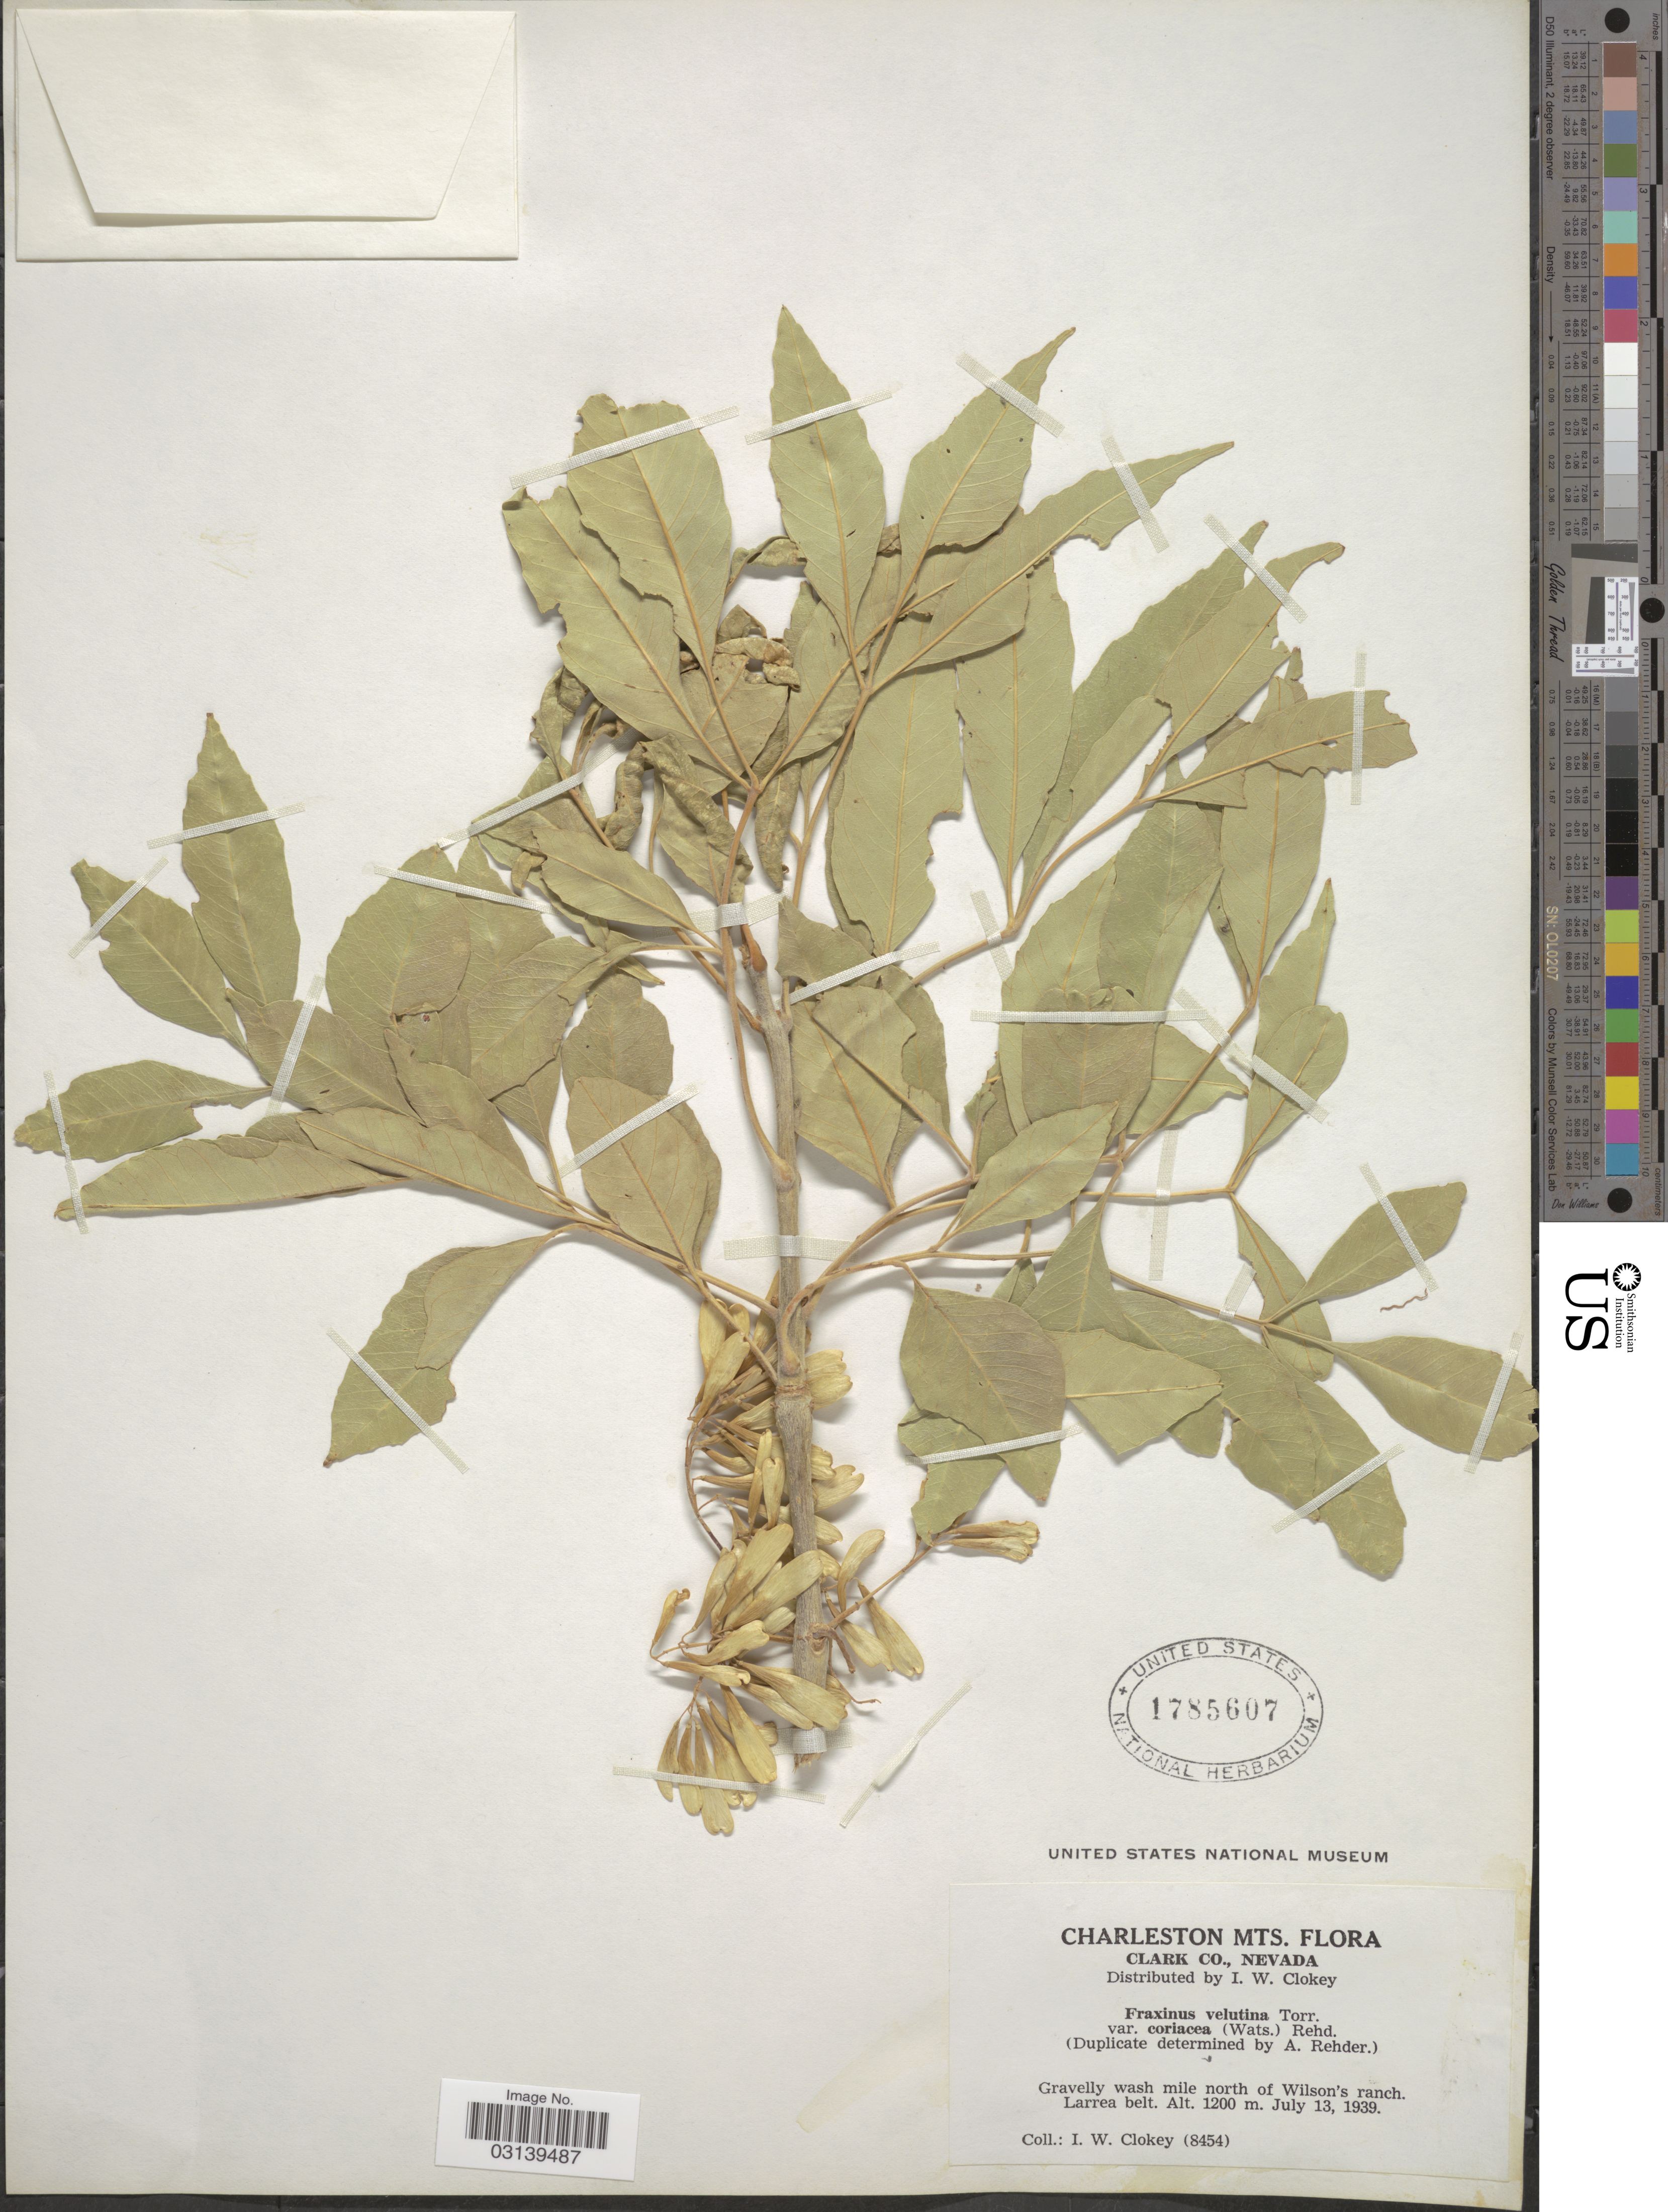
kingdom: Plantae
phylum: Tracheophyta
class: Magnoliopsida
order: Lamiales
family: Oleaceae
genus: Fraxinus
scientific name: Fraxinus velutina var. coriacea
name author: (S. Watson) Rehder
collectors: I. W. Clokey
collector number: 8454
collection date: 1939-07-13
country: United States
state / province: Nevada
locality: Charleston Mts., Clark Co., Gravelly wash mile north of Wilson's ranch. Larrea belt.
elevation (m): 1200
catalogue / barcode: US 1785607